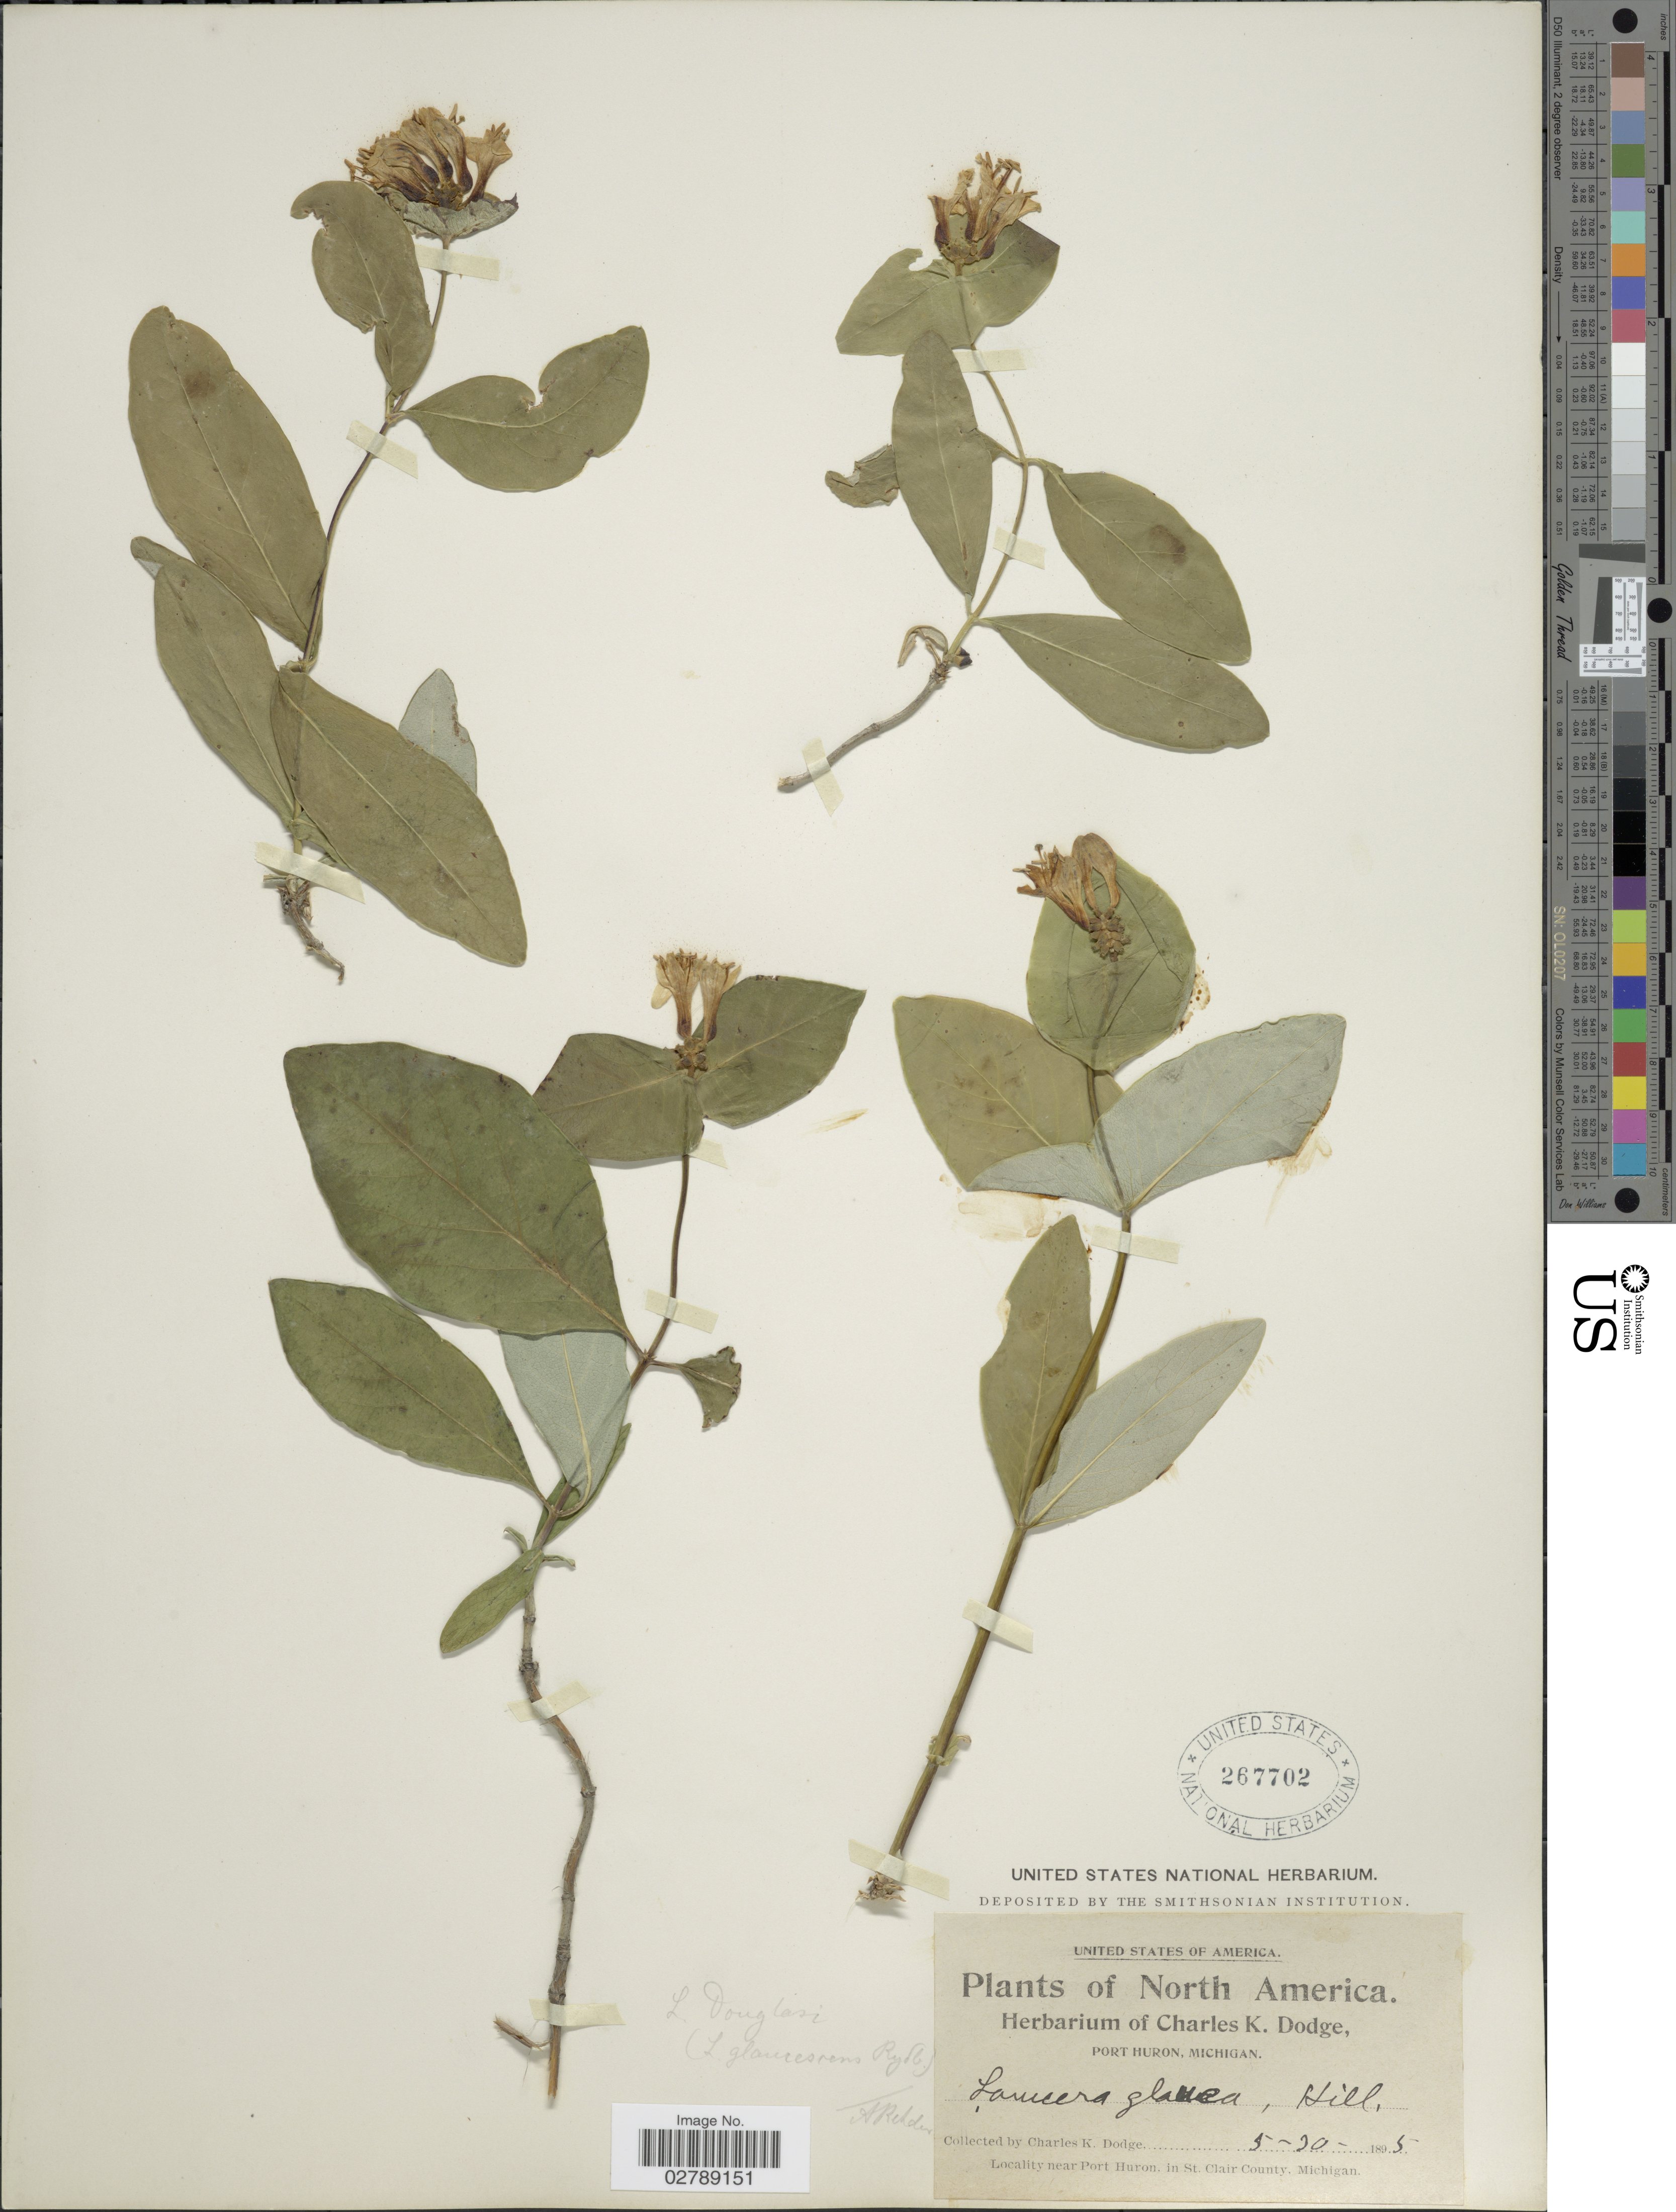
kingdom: Plantae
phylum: Tracheophyta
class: Magnoliopsida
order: Dipsacales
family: Caprifoliaceae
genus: Lonicera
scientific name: Lonicera dioica var. glaucescens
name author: (Rydb.) Butters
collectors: C. K. Dodge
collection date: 1895-05-30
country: United States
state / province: Michigan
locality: Near Port Huron. in St. Clair County.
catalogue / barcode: US 267702